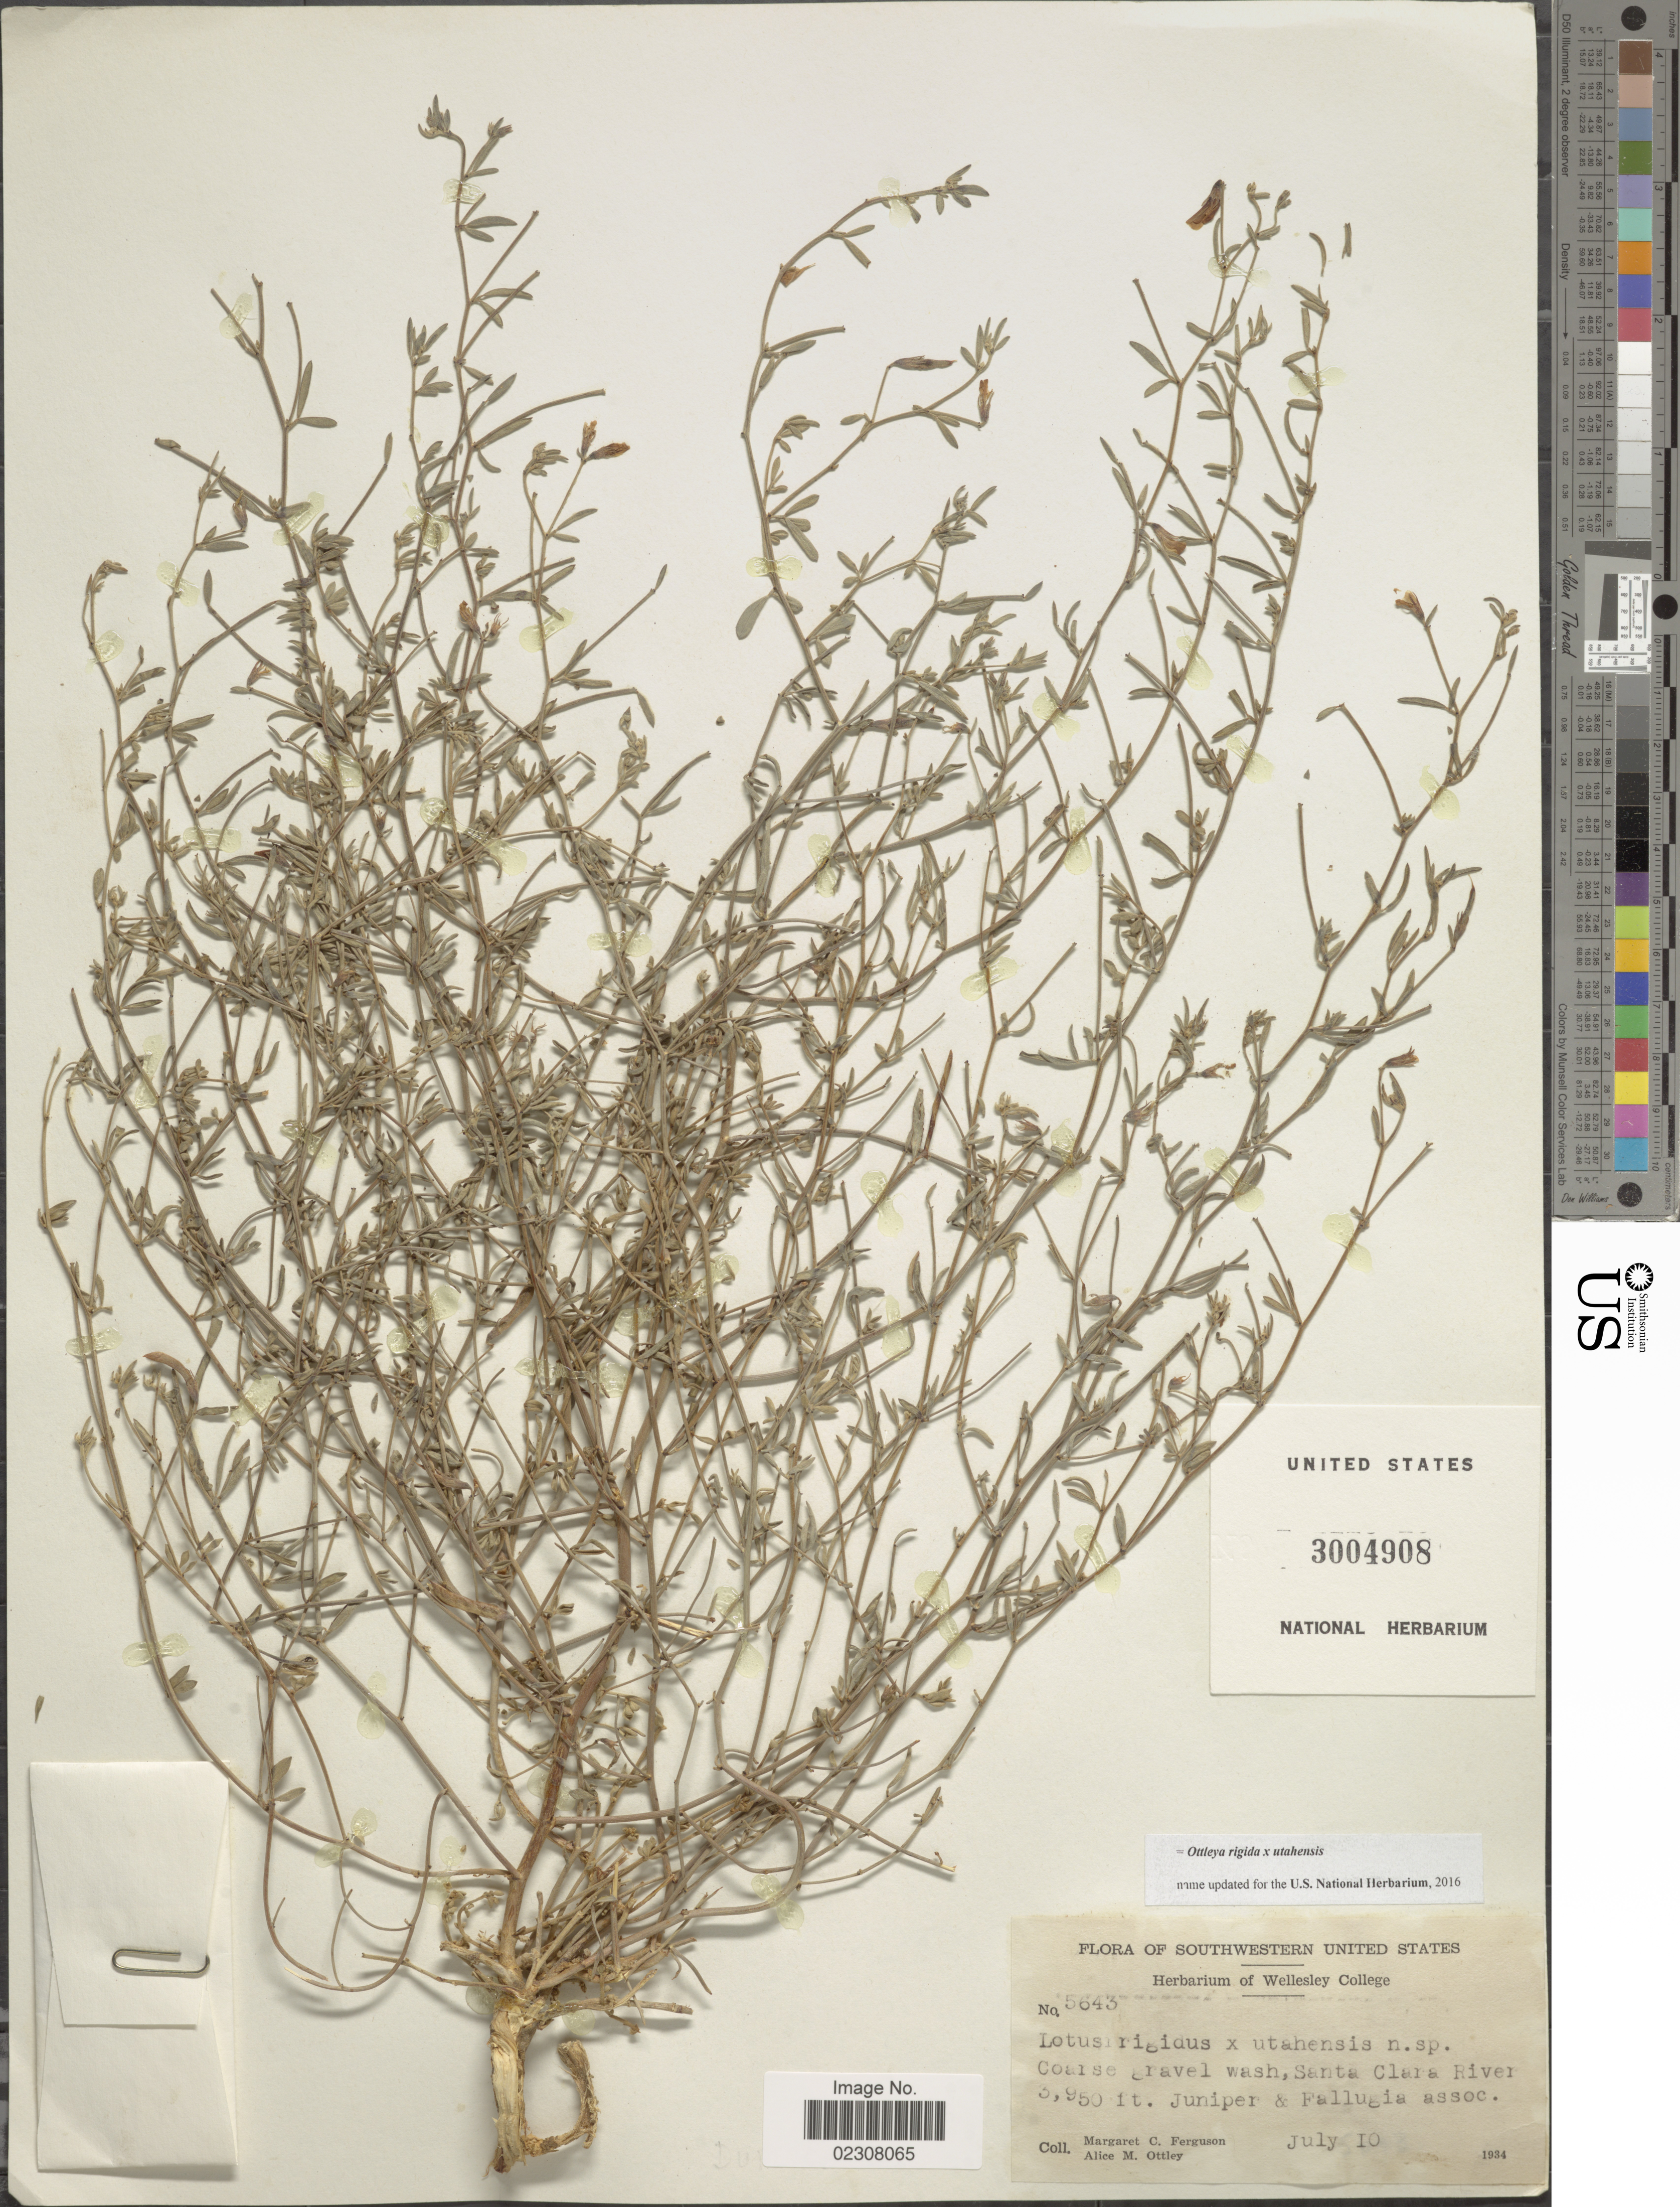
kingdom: Plantae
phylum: Tracheophyta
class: Magnoliopsida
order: Fabales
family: Fabaceae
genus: Ottleya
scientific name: Ottleya rigida x O. utahensis (Ottley) D.D. Sokoloff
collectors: M. Ferguson & A. M. Ottley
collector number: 5643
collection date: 1934-07-10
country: United States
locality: Southwestern United States, Coarse gravel wash, Santa Clara River., Juniper & Fallugia asoc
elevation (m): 1204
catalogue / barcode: US 3004908